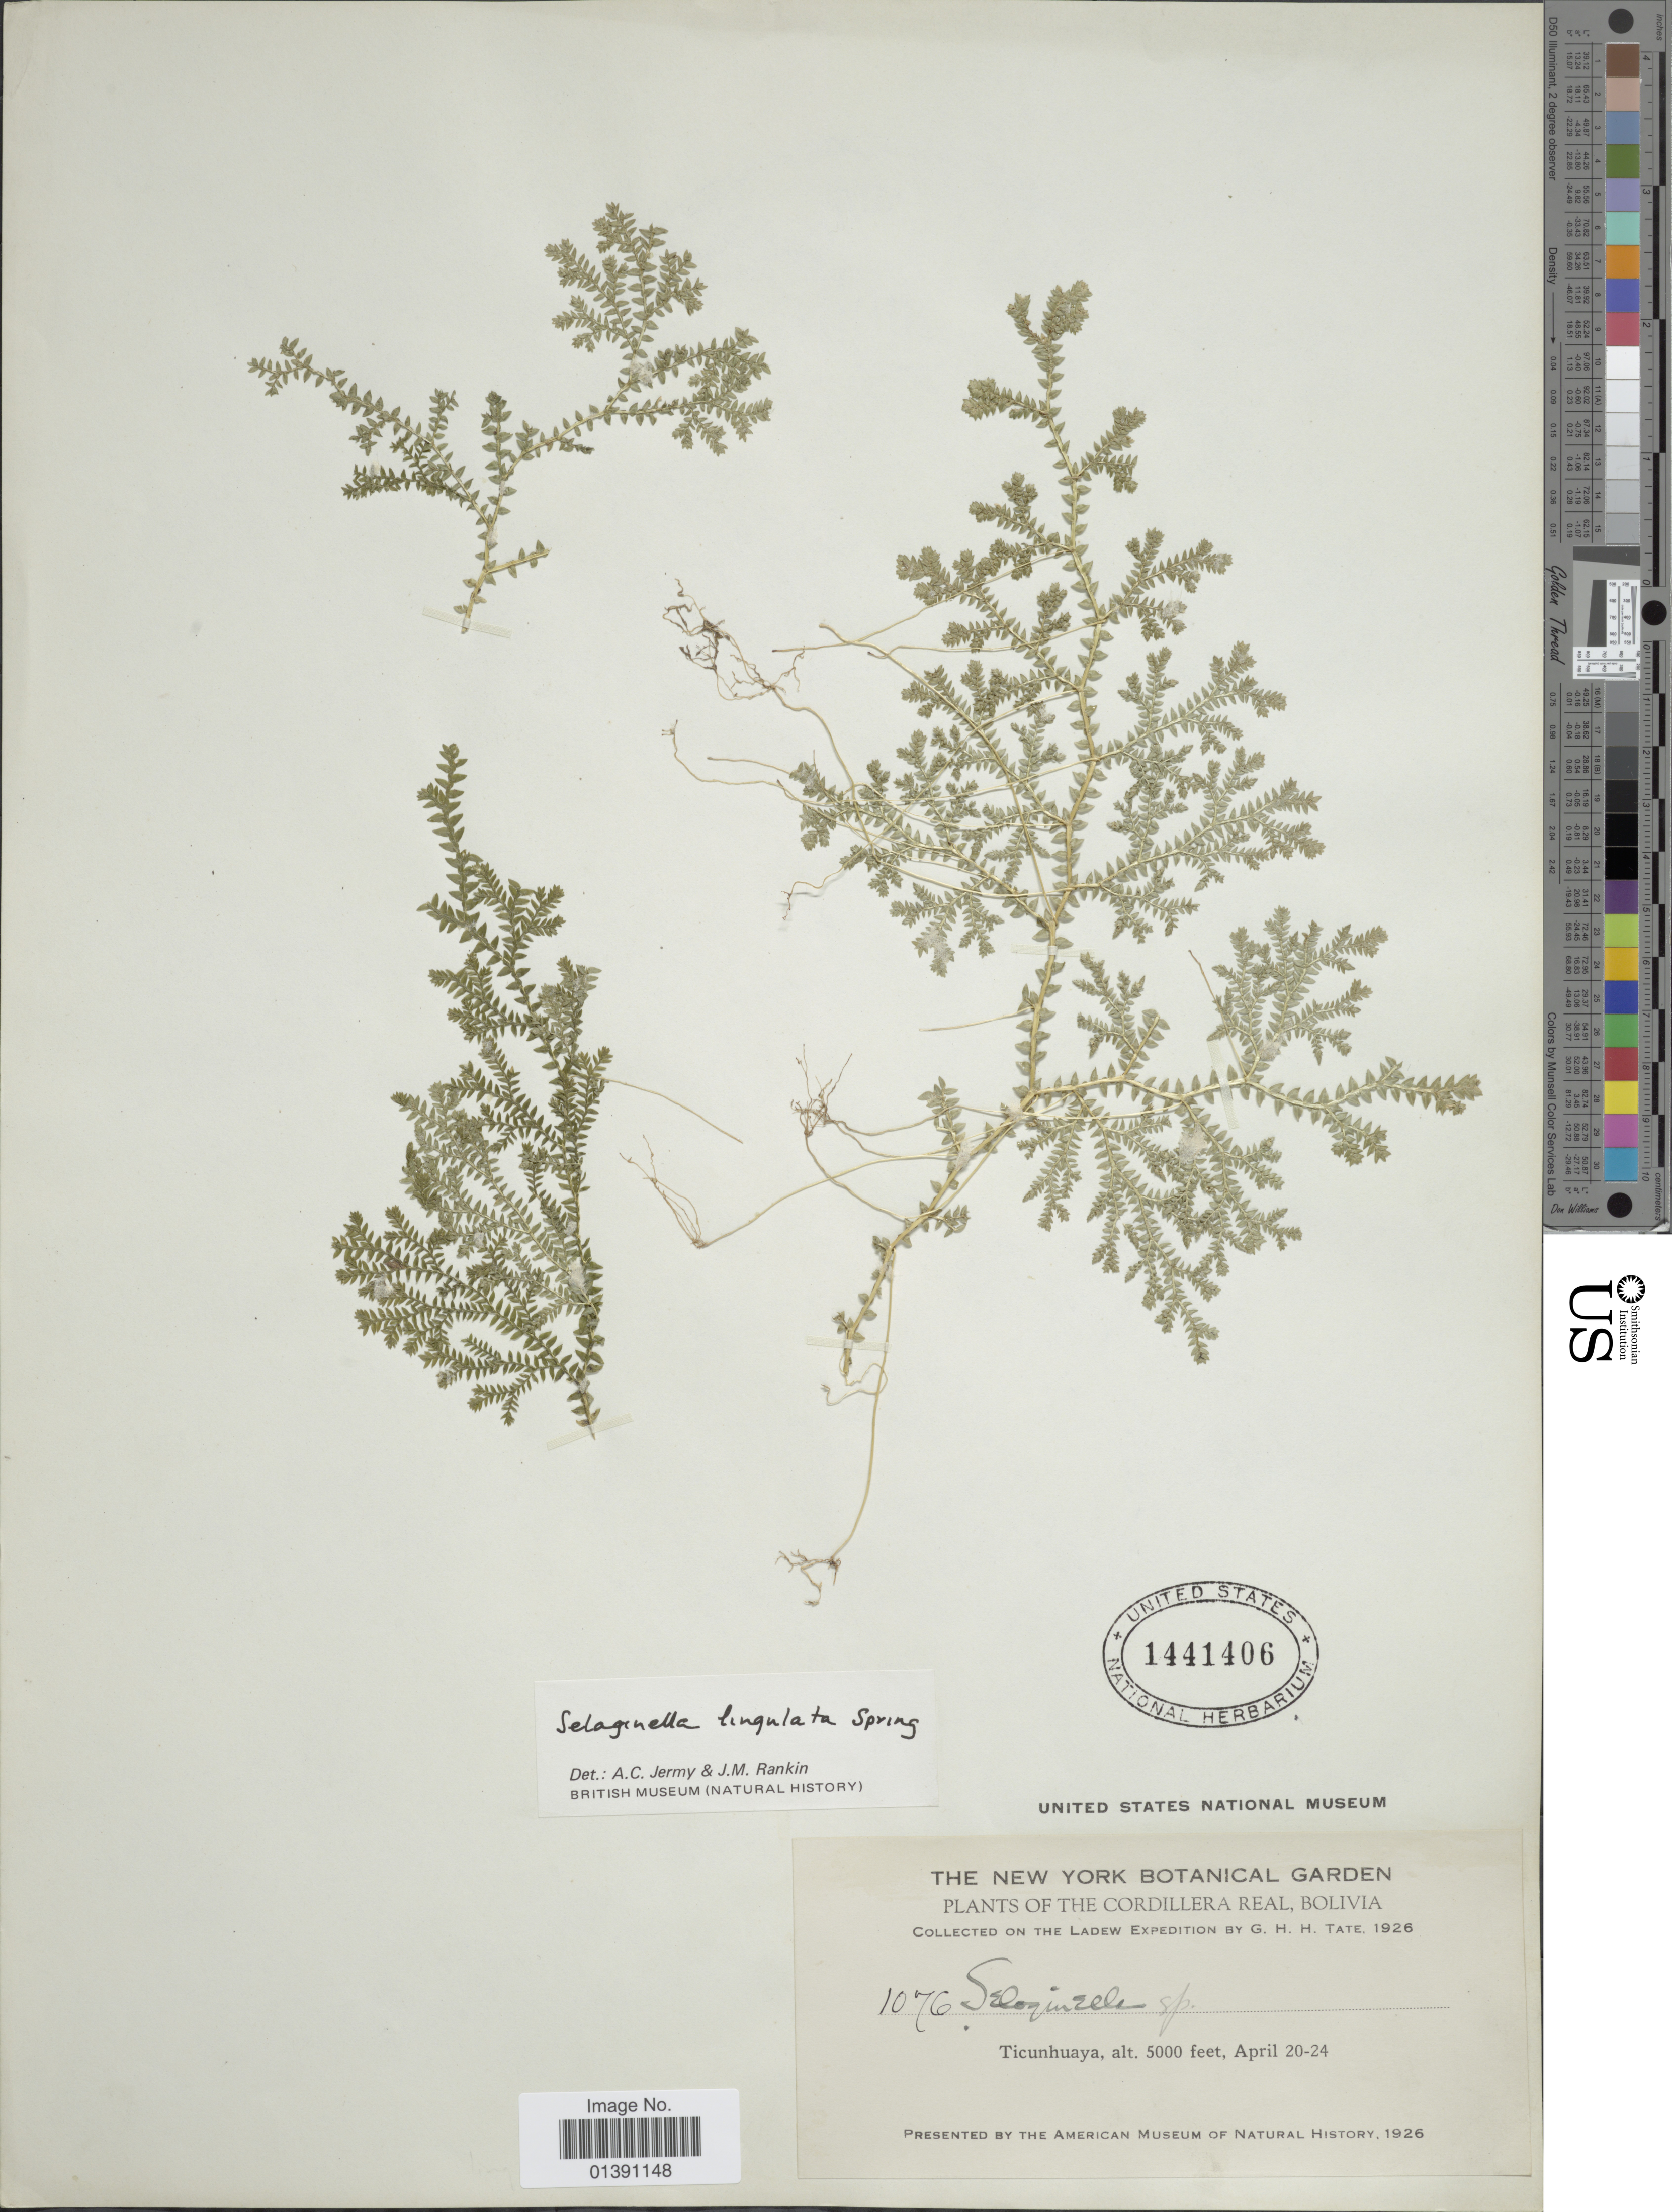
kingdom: Plantae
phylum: Tracheophyta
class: Lycopodiopsida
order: Selaginellales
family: Selaginellaceae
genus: Selaginella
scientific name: Selaginella lingulata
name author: Spring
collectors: G. Tate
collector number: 1076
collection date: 1926-04-20/1926-04-24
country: Bolivia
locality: The Cordillera Real, Ticunhuaya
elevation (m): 1524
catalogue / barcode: US 1441406